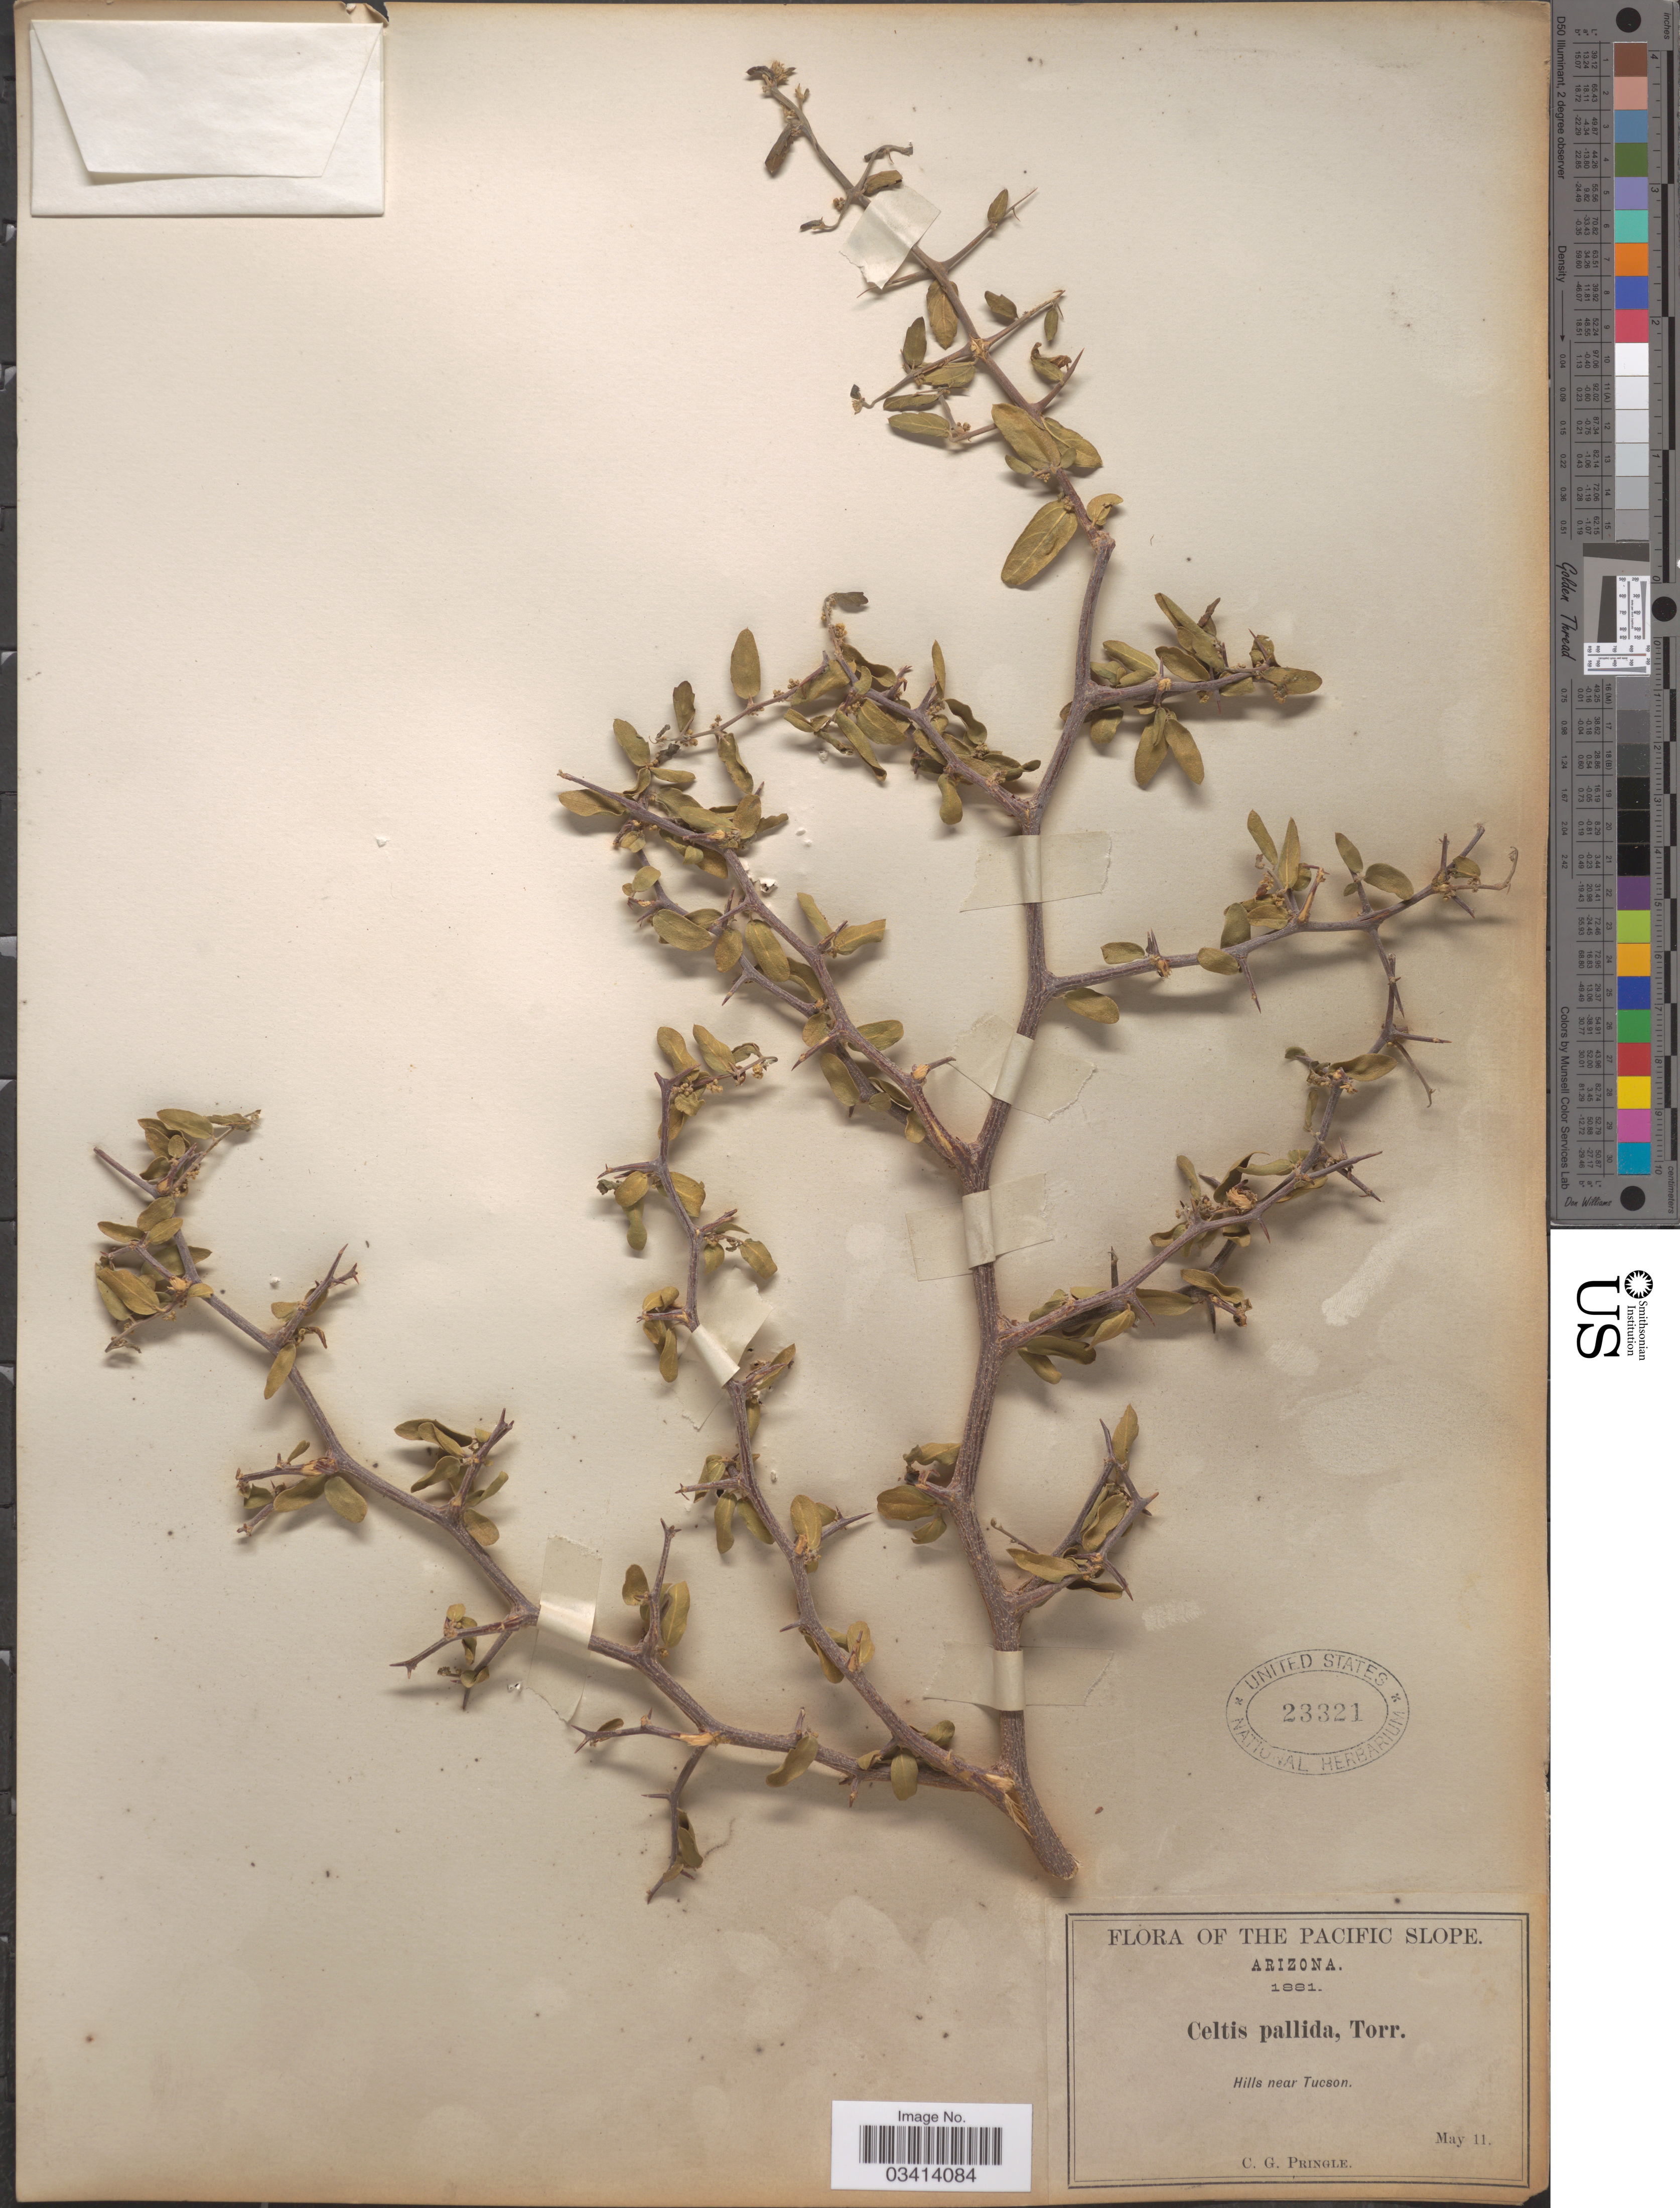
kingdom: Plantae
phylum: Tracheophyta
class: Magnoliopsida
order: Rosales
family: Cannabaceae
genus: Celtis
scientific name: Celtis pallida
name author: Torr. in Emory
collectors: C. G. Pringle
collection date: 1881-05-11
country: United States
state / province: Arizona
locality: The Pacific Slope. Hills near Tucson.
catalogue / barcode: US 23321